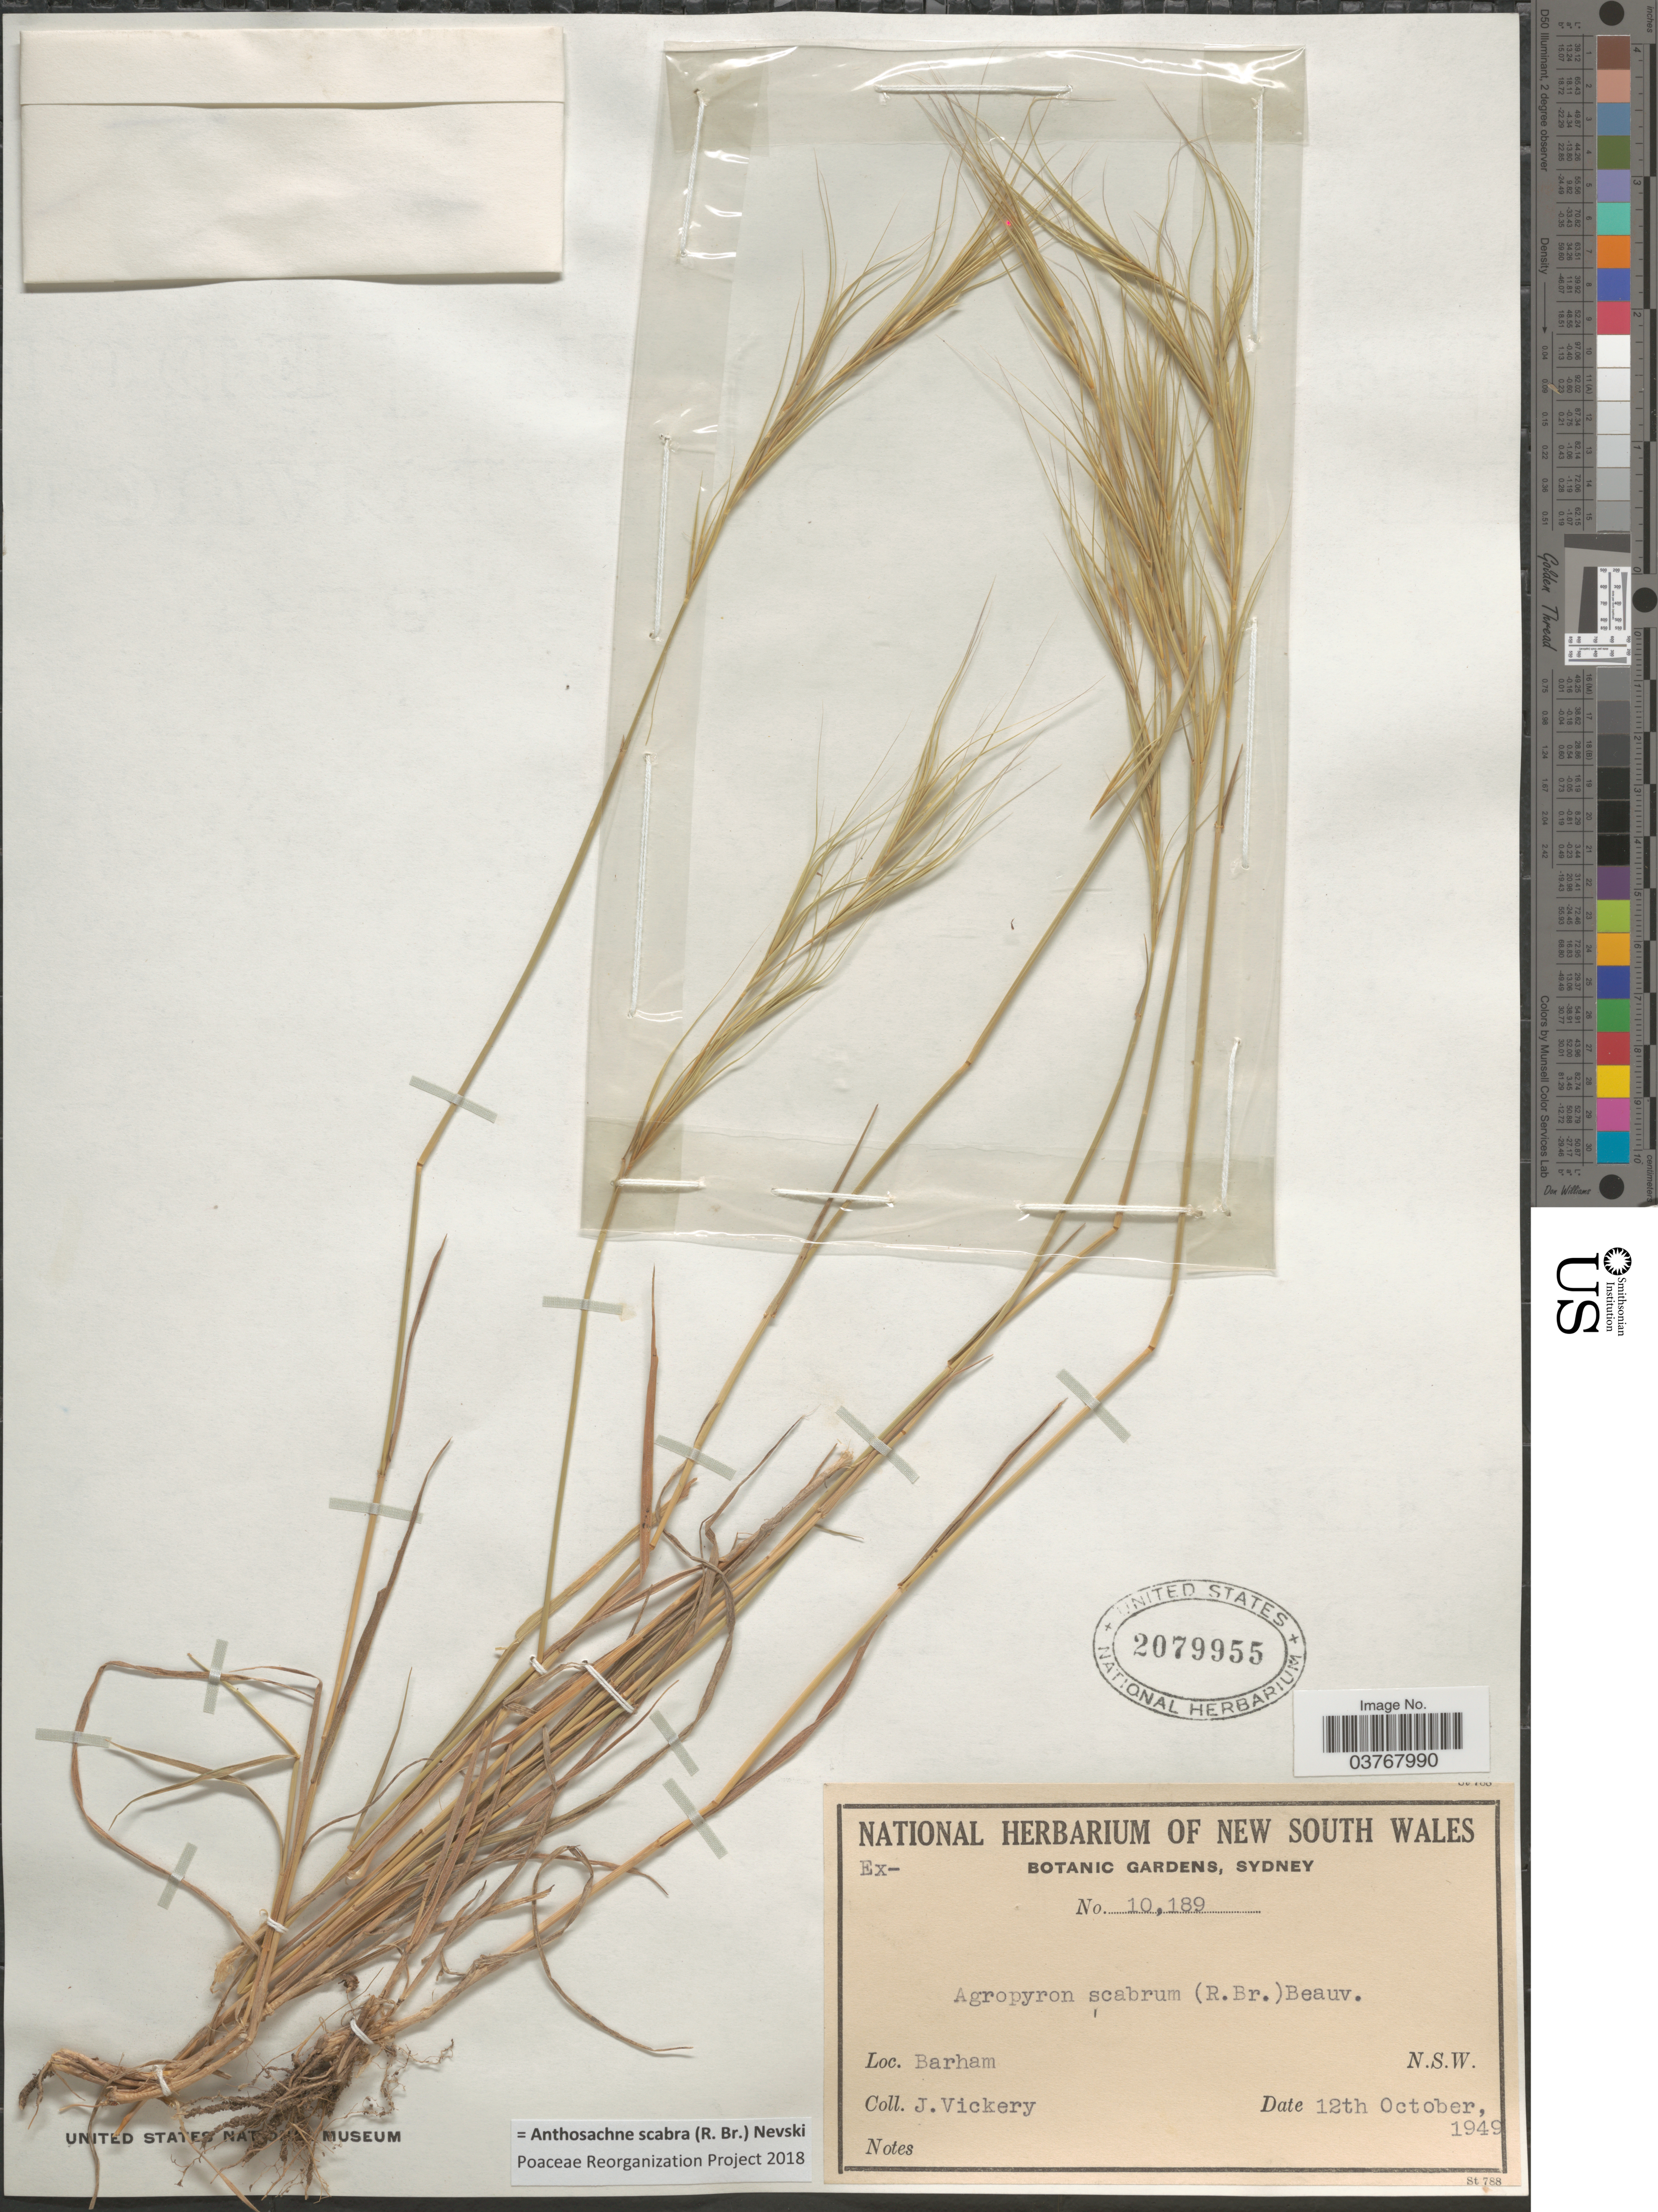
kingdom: Plantae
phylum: Tracheophyta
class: Liliopsida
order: Poales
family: Poaceae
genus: Anthosachne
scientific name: Anthosachne scabra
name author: (R. Br.) Nevski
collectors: J. Vickery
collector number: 10189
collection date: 1949-10-12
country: Australia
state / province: New South Wales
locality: Barham.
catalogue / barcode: US 2079955